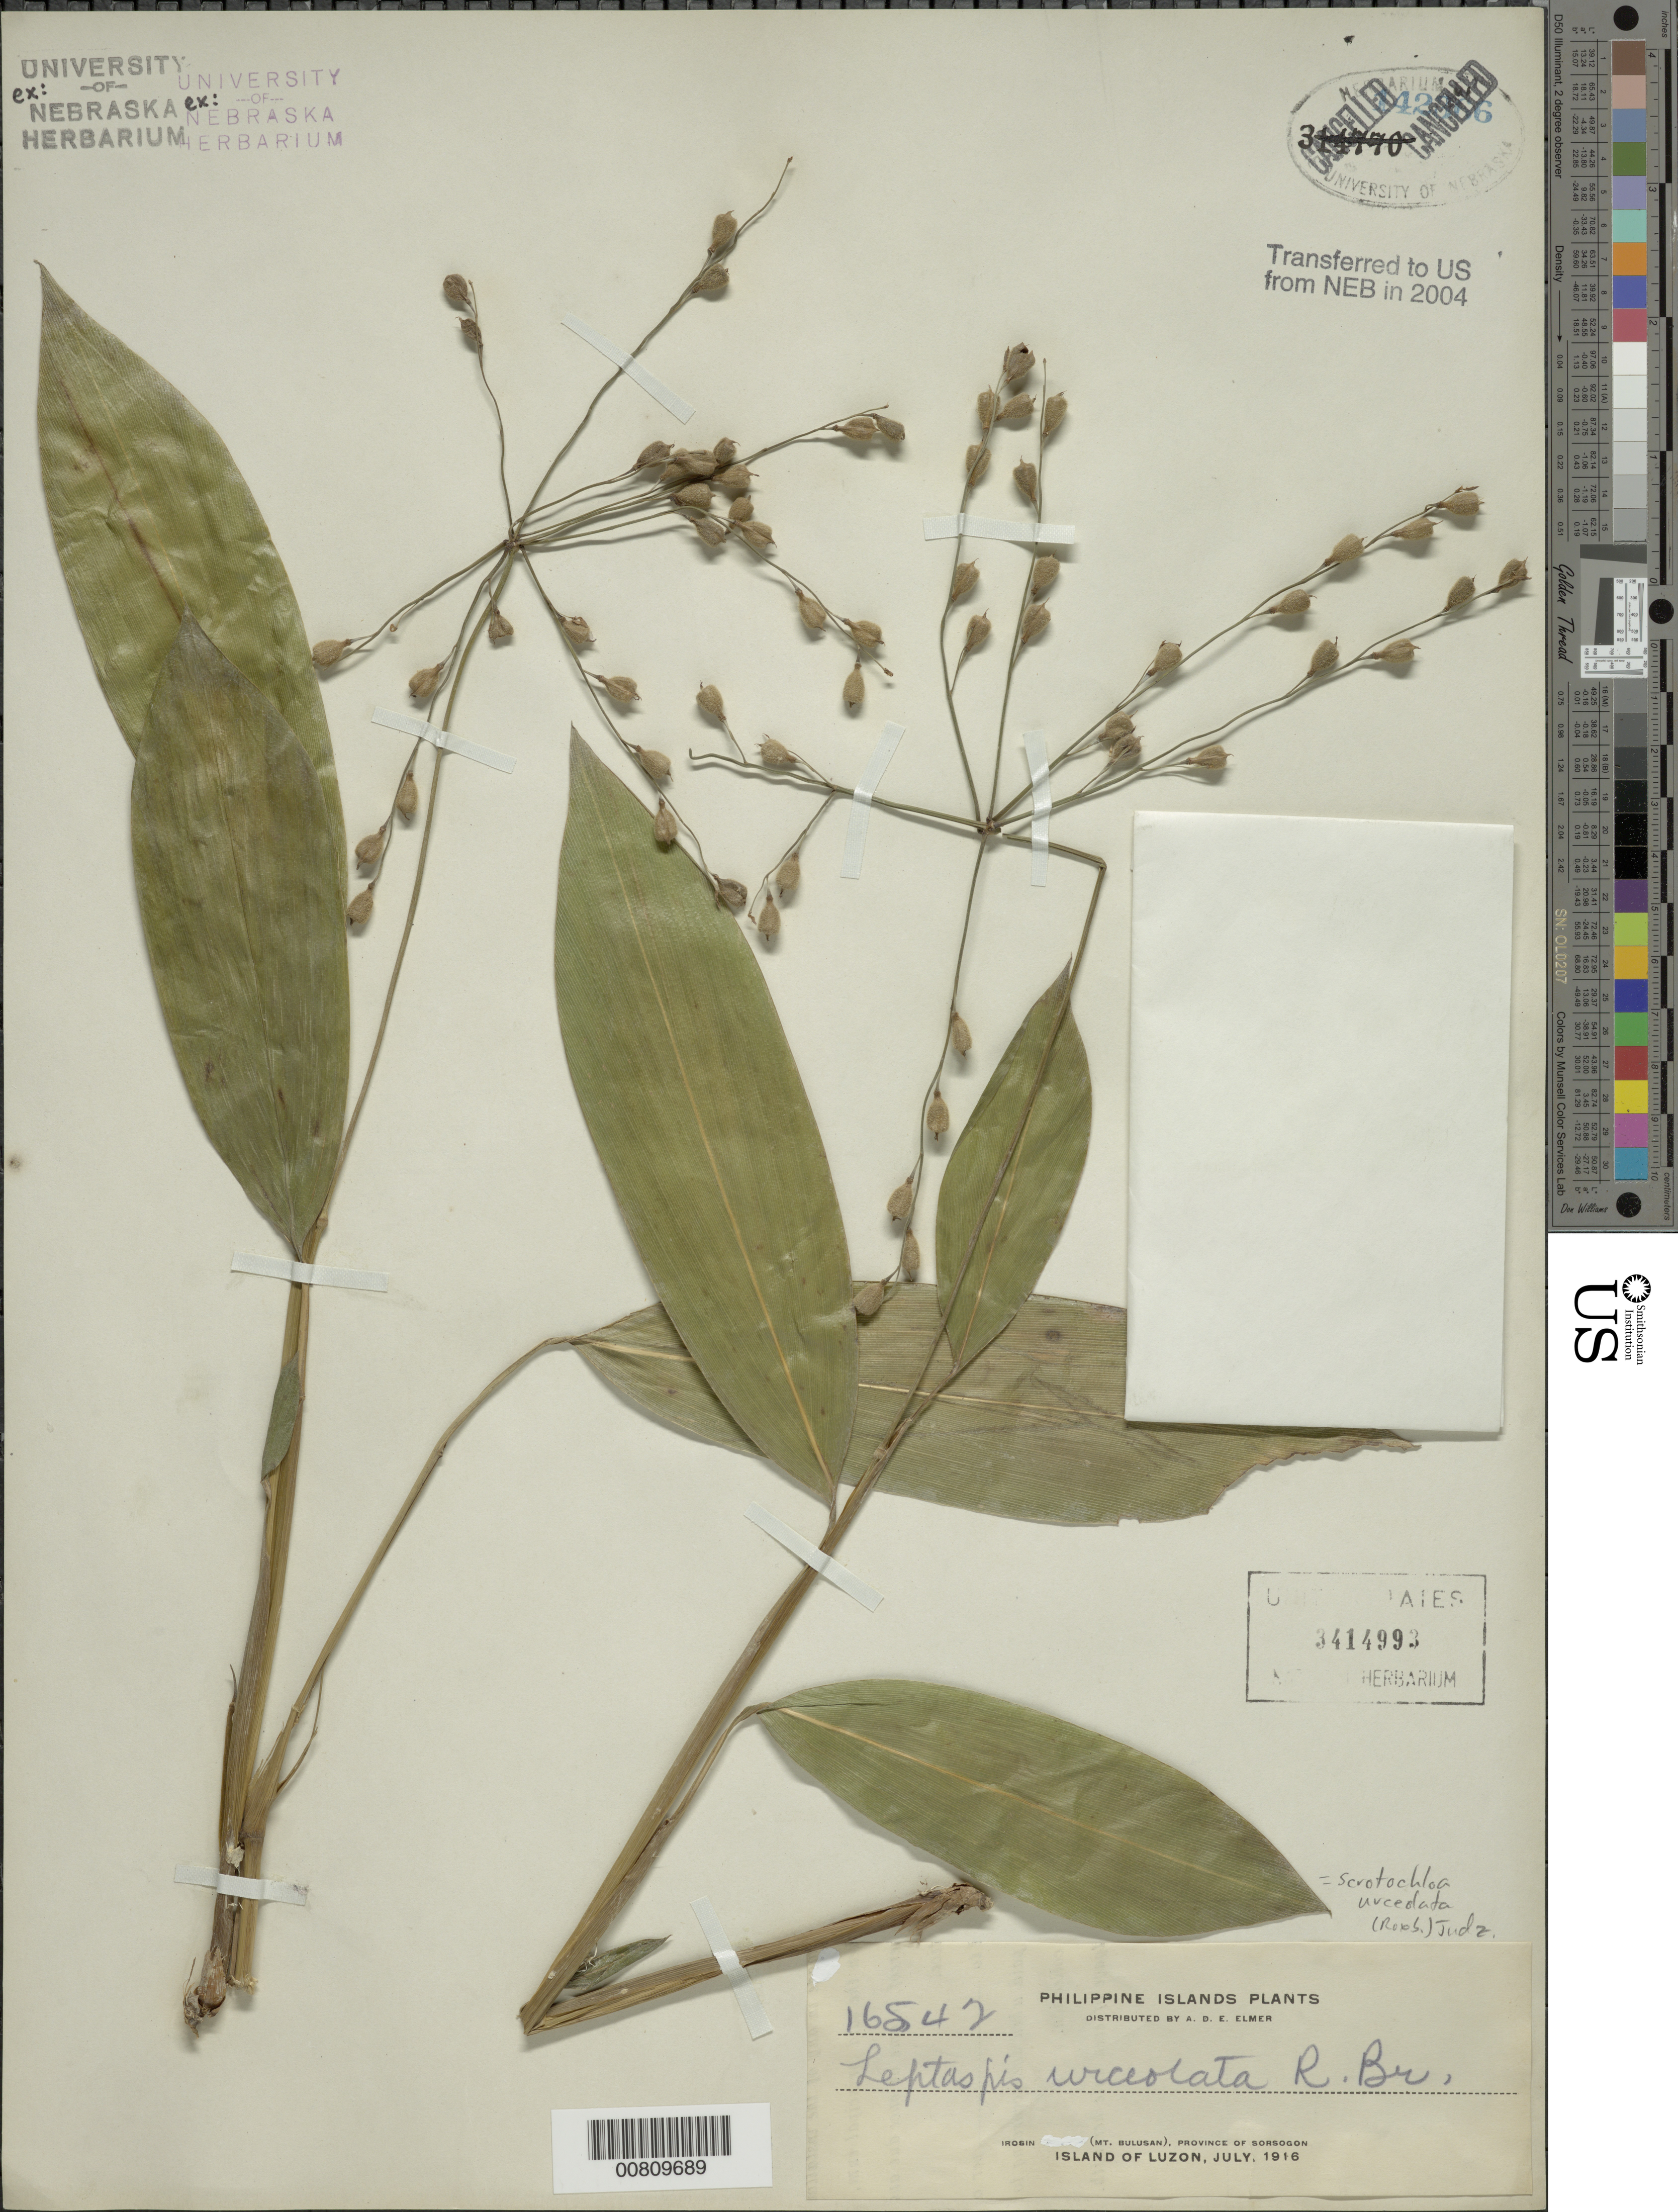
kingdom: Plantae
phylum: Tracheophyta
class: Liliopsida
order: Poales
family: Poaceae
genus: Scrotochloa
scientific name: Scrotochloa urceolata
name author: (Roxb.) Judz.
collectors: A. D. E. Elmer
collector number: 16542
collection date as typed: Jul 1916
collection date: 1916-07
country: Philippines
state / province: Bicol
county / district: Sorsogon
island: Luzon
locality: Irosin (Mt. Bulusan)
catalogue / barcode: US 3414993